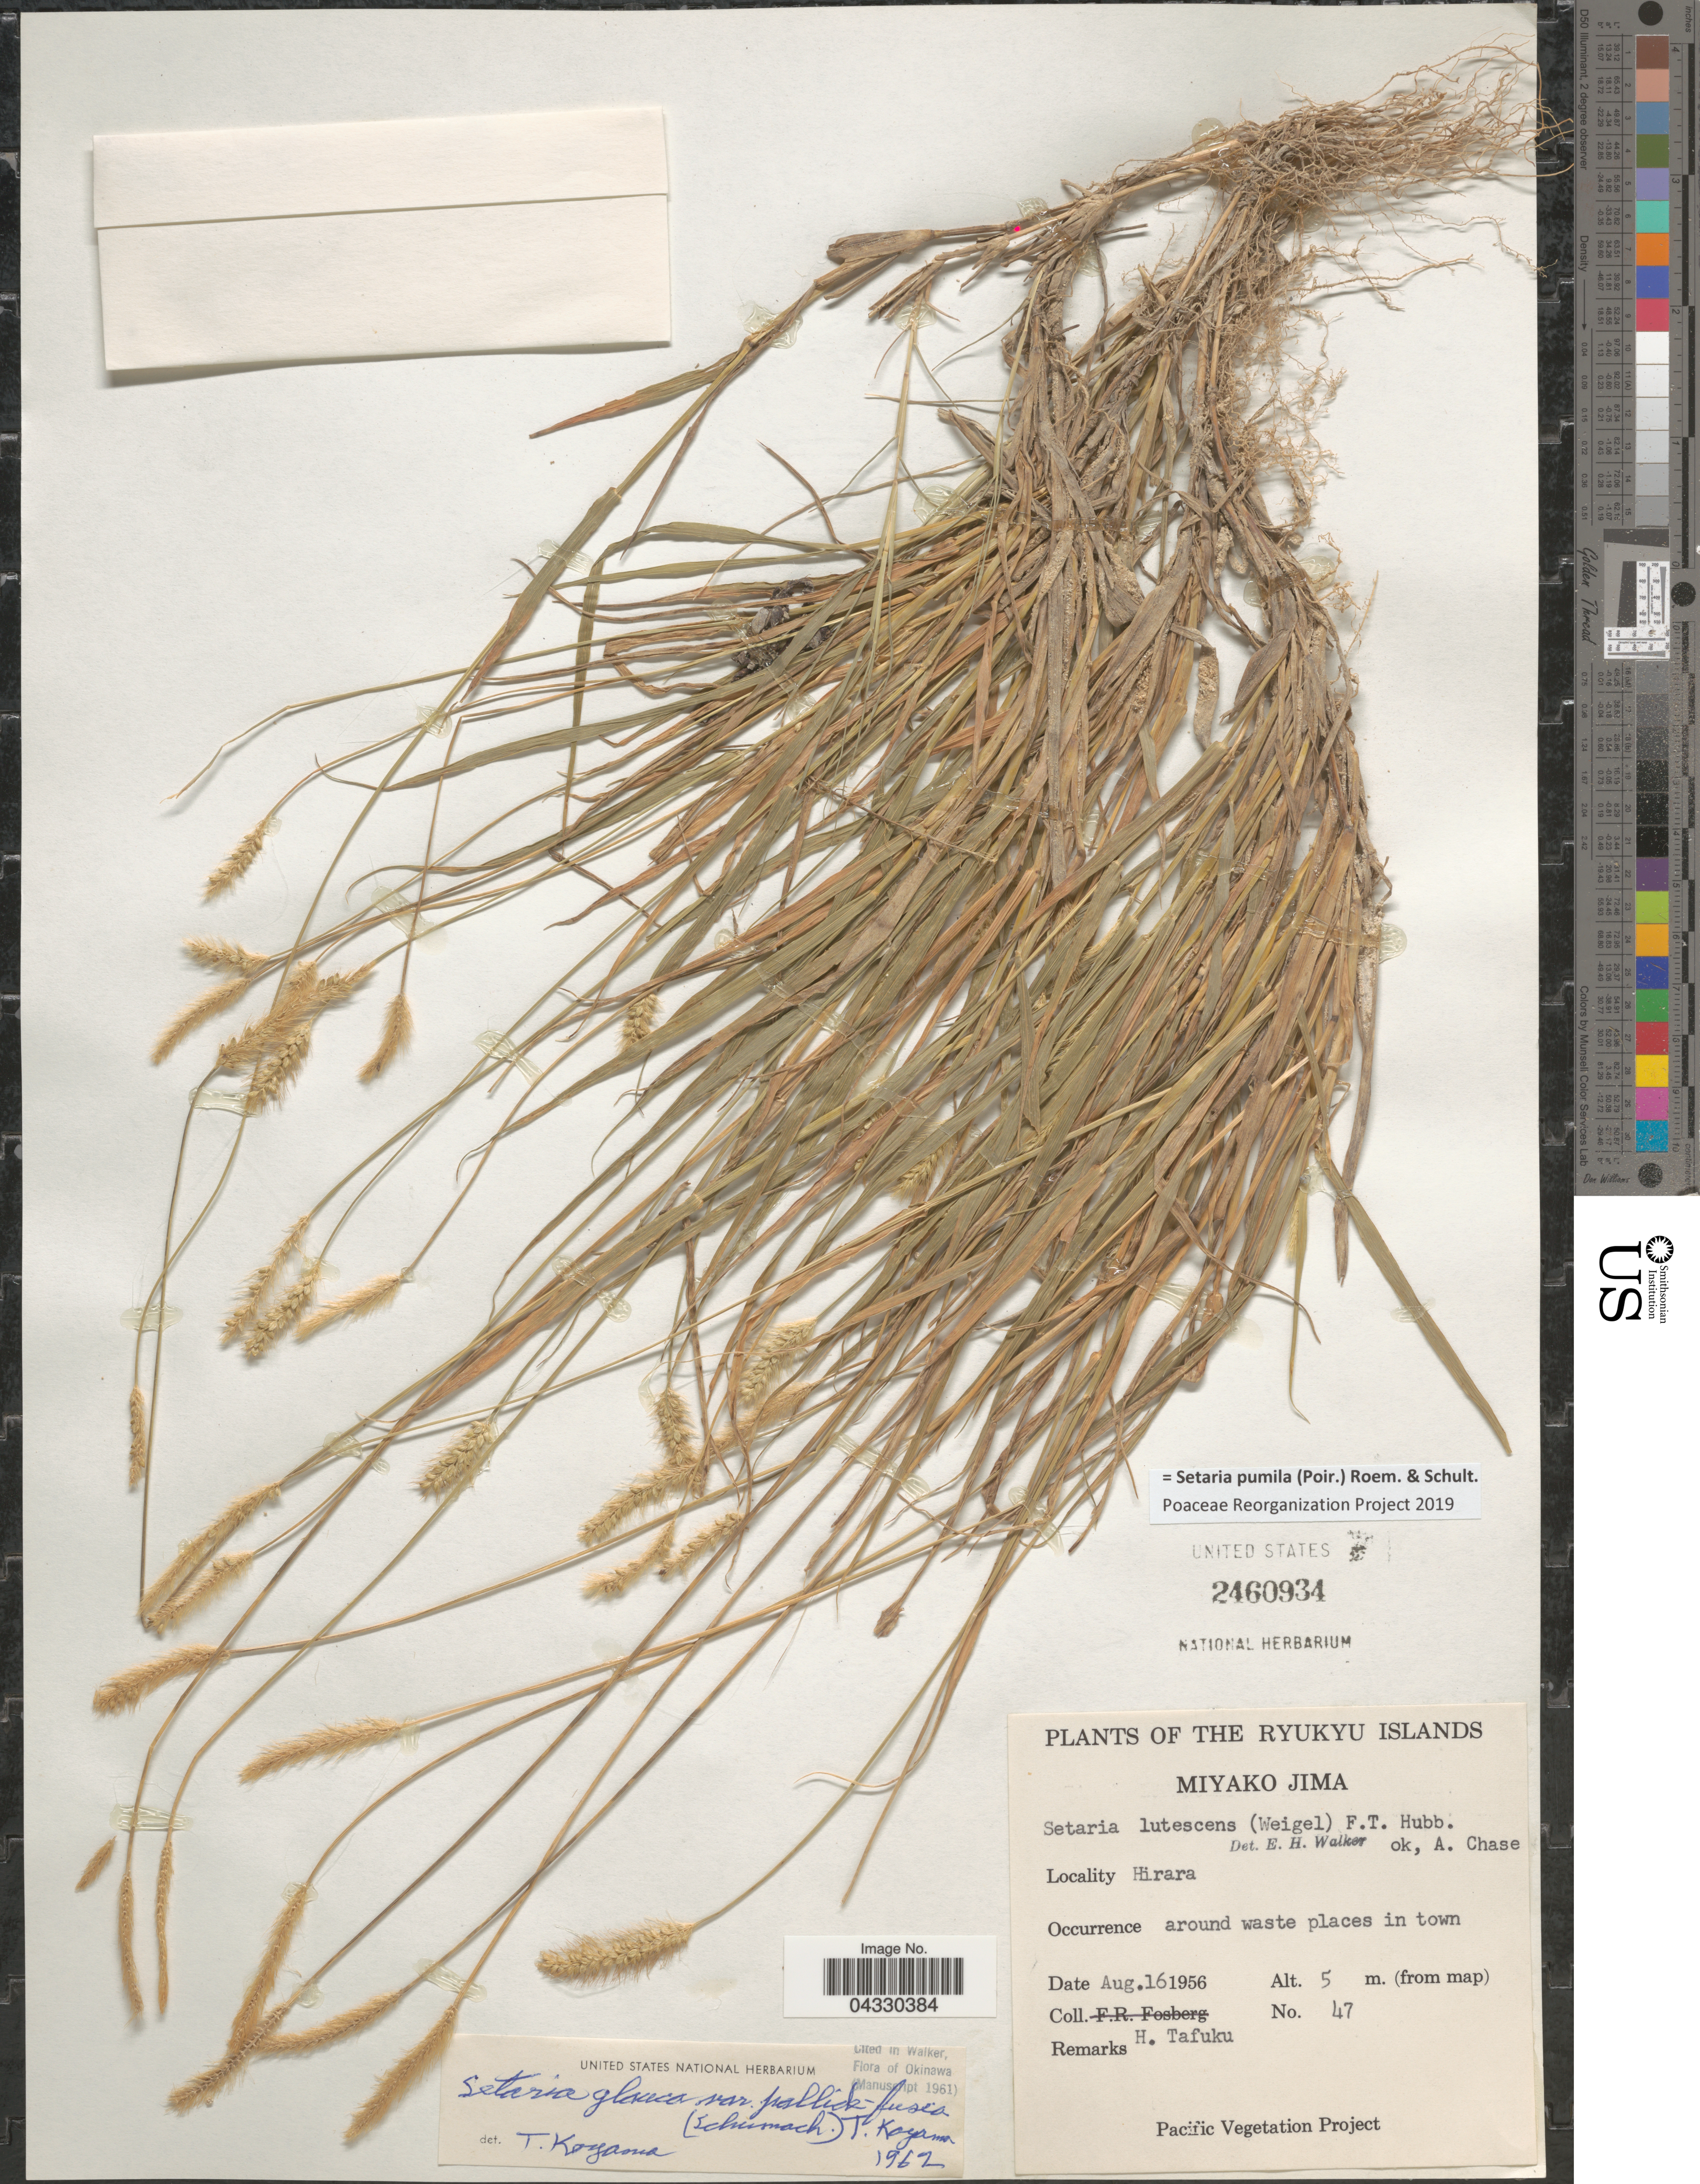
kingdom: Plantae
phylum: Tracheophyta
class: Liliopsida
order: Poales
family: Poaceae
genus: Setaria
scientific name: Setaria pumila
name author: (Poir.) Roem. & Schult.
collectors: H. Tafuku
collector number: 47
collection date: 1956-08-16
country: Japan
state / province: Okinawa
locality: The Ryukyu Islands. Miyako Jima. Hirara. Around waste places in town.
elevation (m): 5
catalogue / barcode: US 2460934